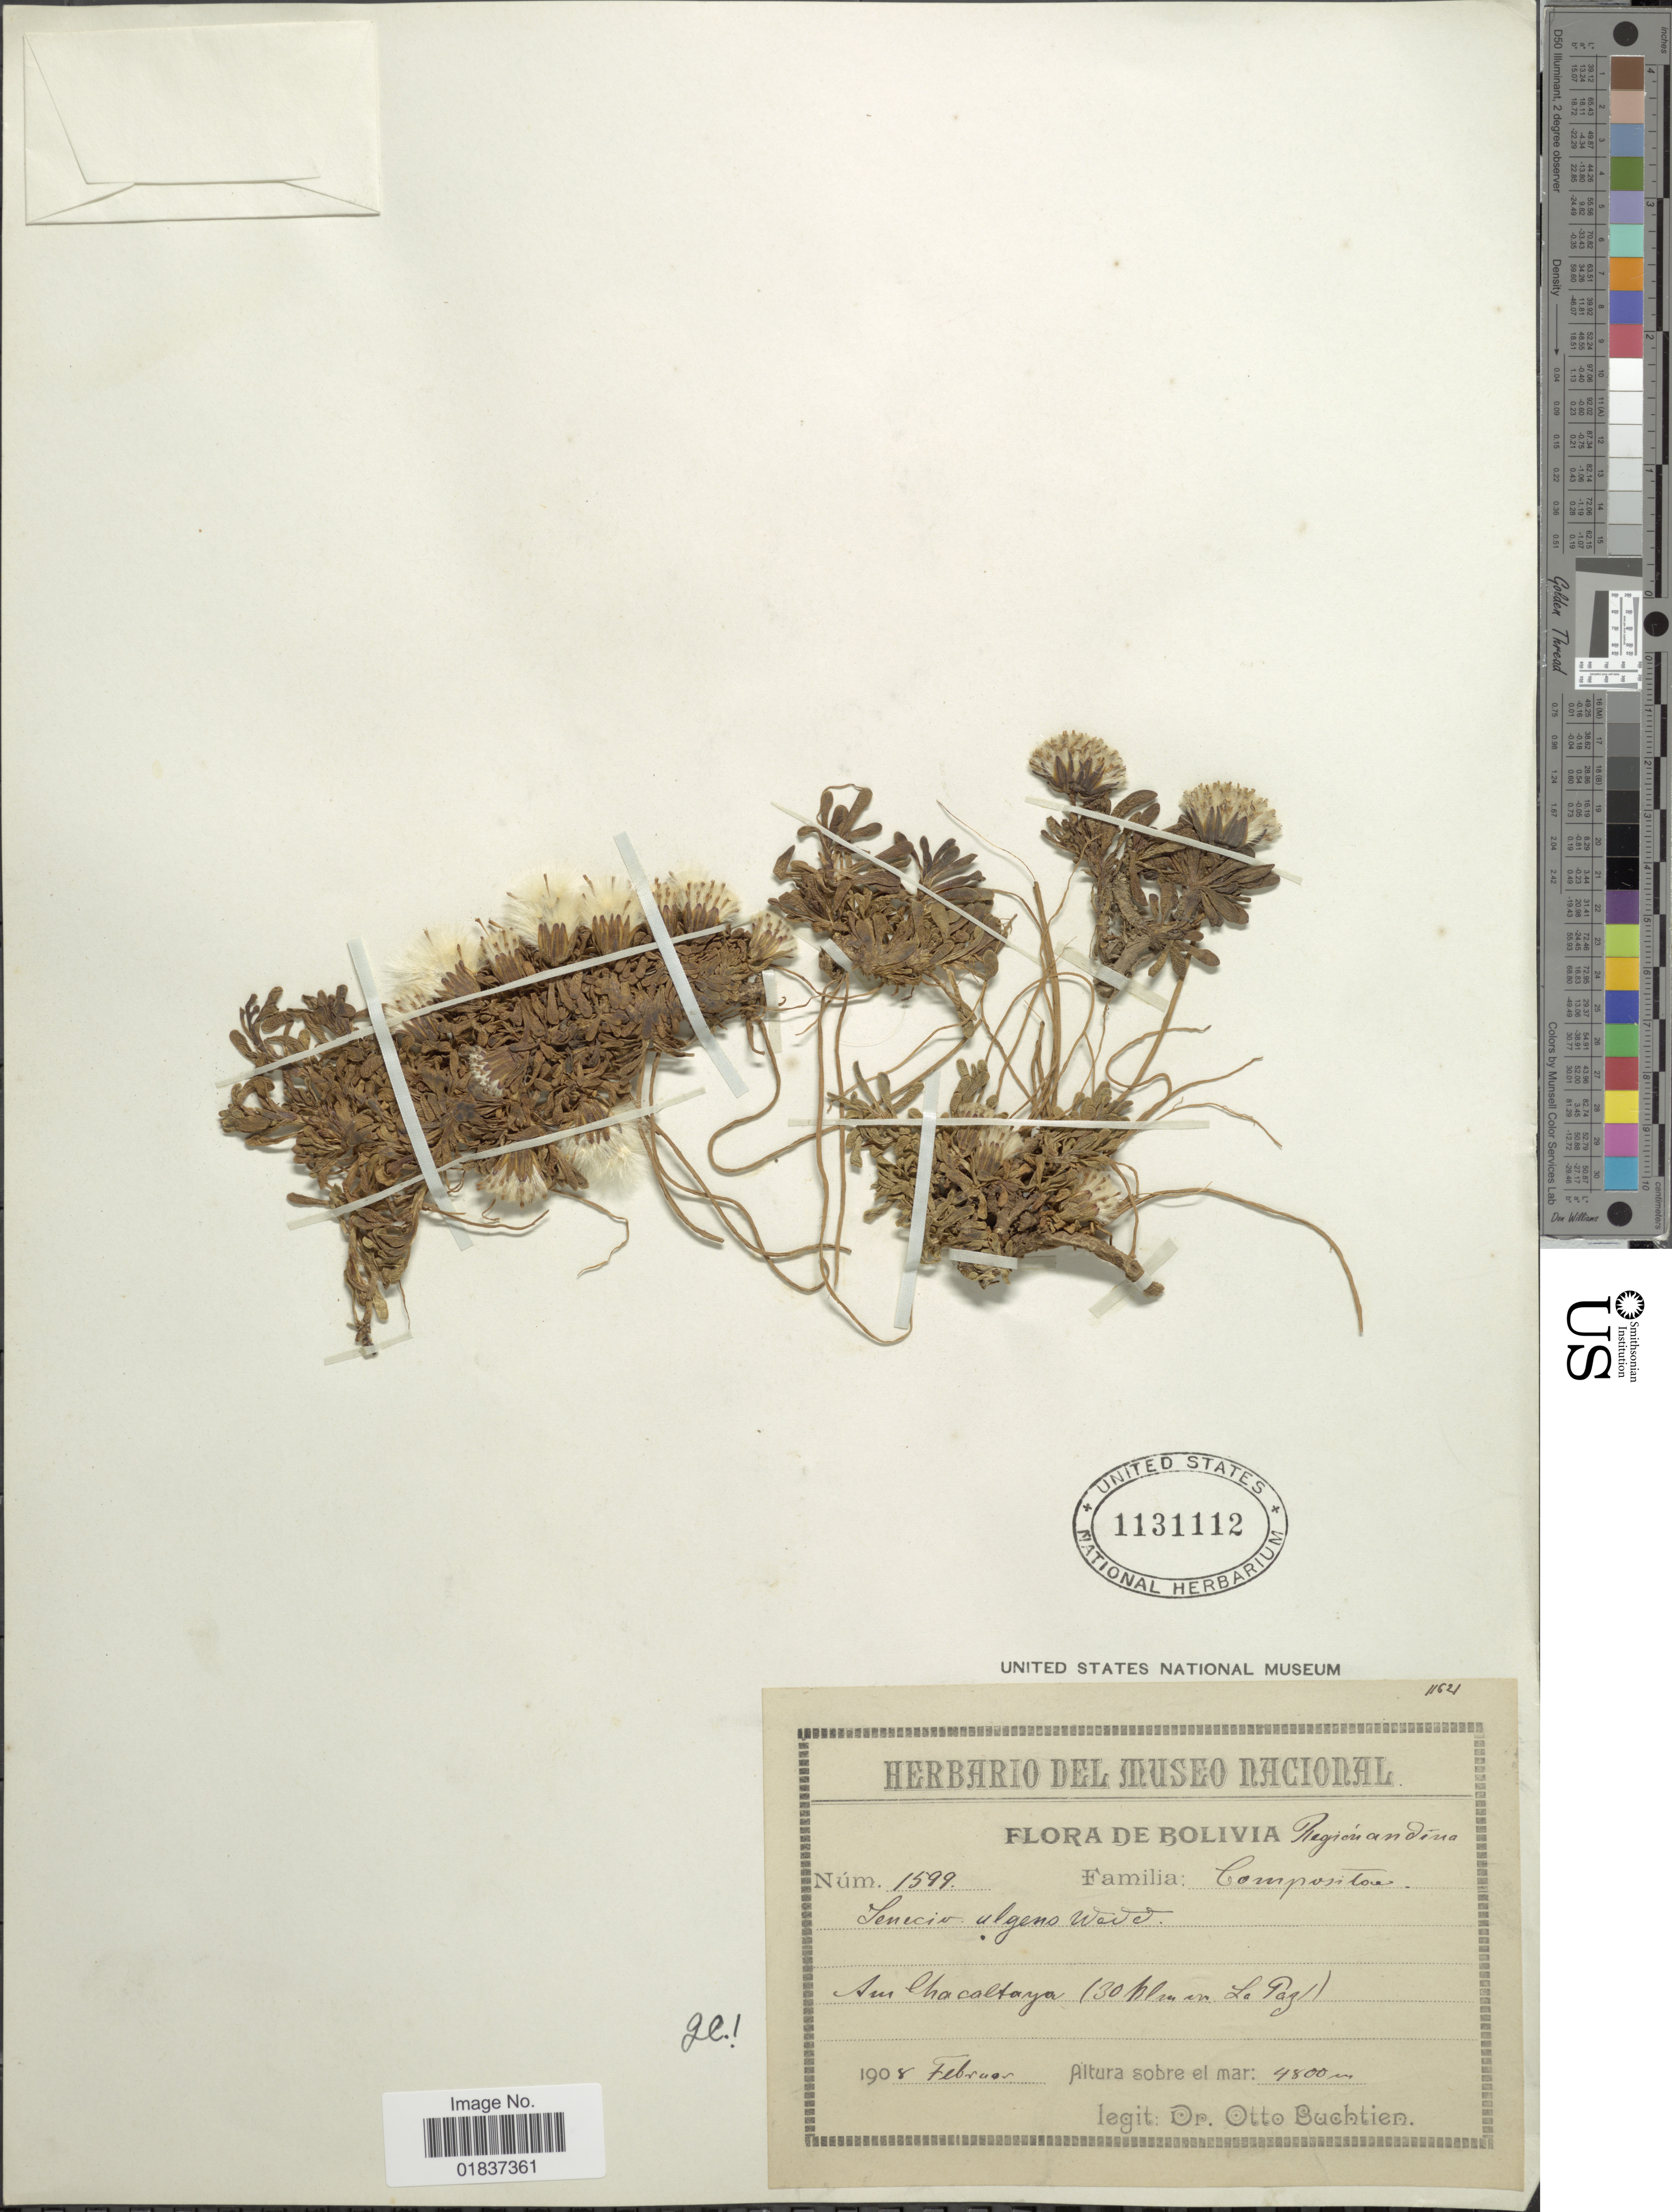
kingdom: Plantae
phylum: Tracheophyta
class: Magnoliopsida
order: Asterales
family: Asteraceae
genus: Senecio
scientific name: Senecio algens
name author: Wedd.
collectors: O. Buchtien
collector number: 1599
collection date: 1908-02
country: Bolivia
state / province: La Paz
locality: Chacaltaya (30 km from La Paz)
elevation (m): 4300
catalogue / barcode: US 1131112